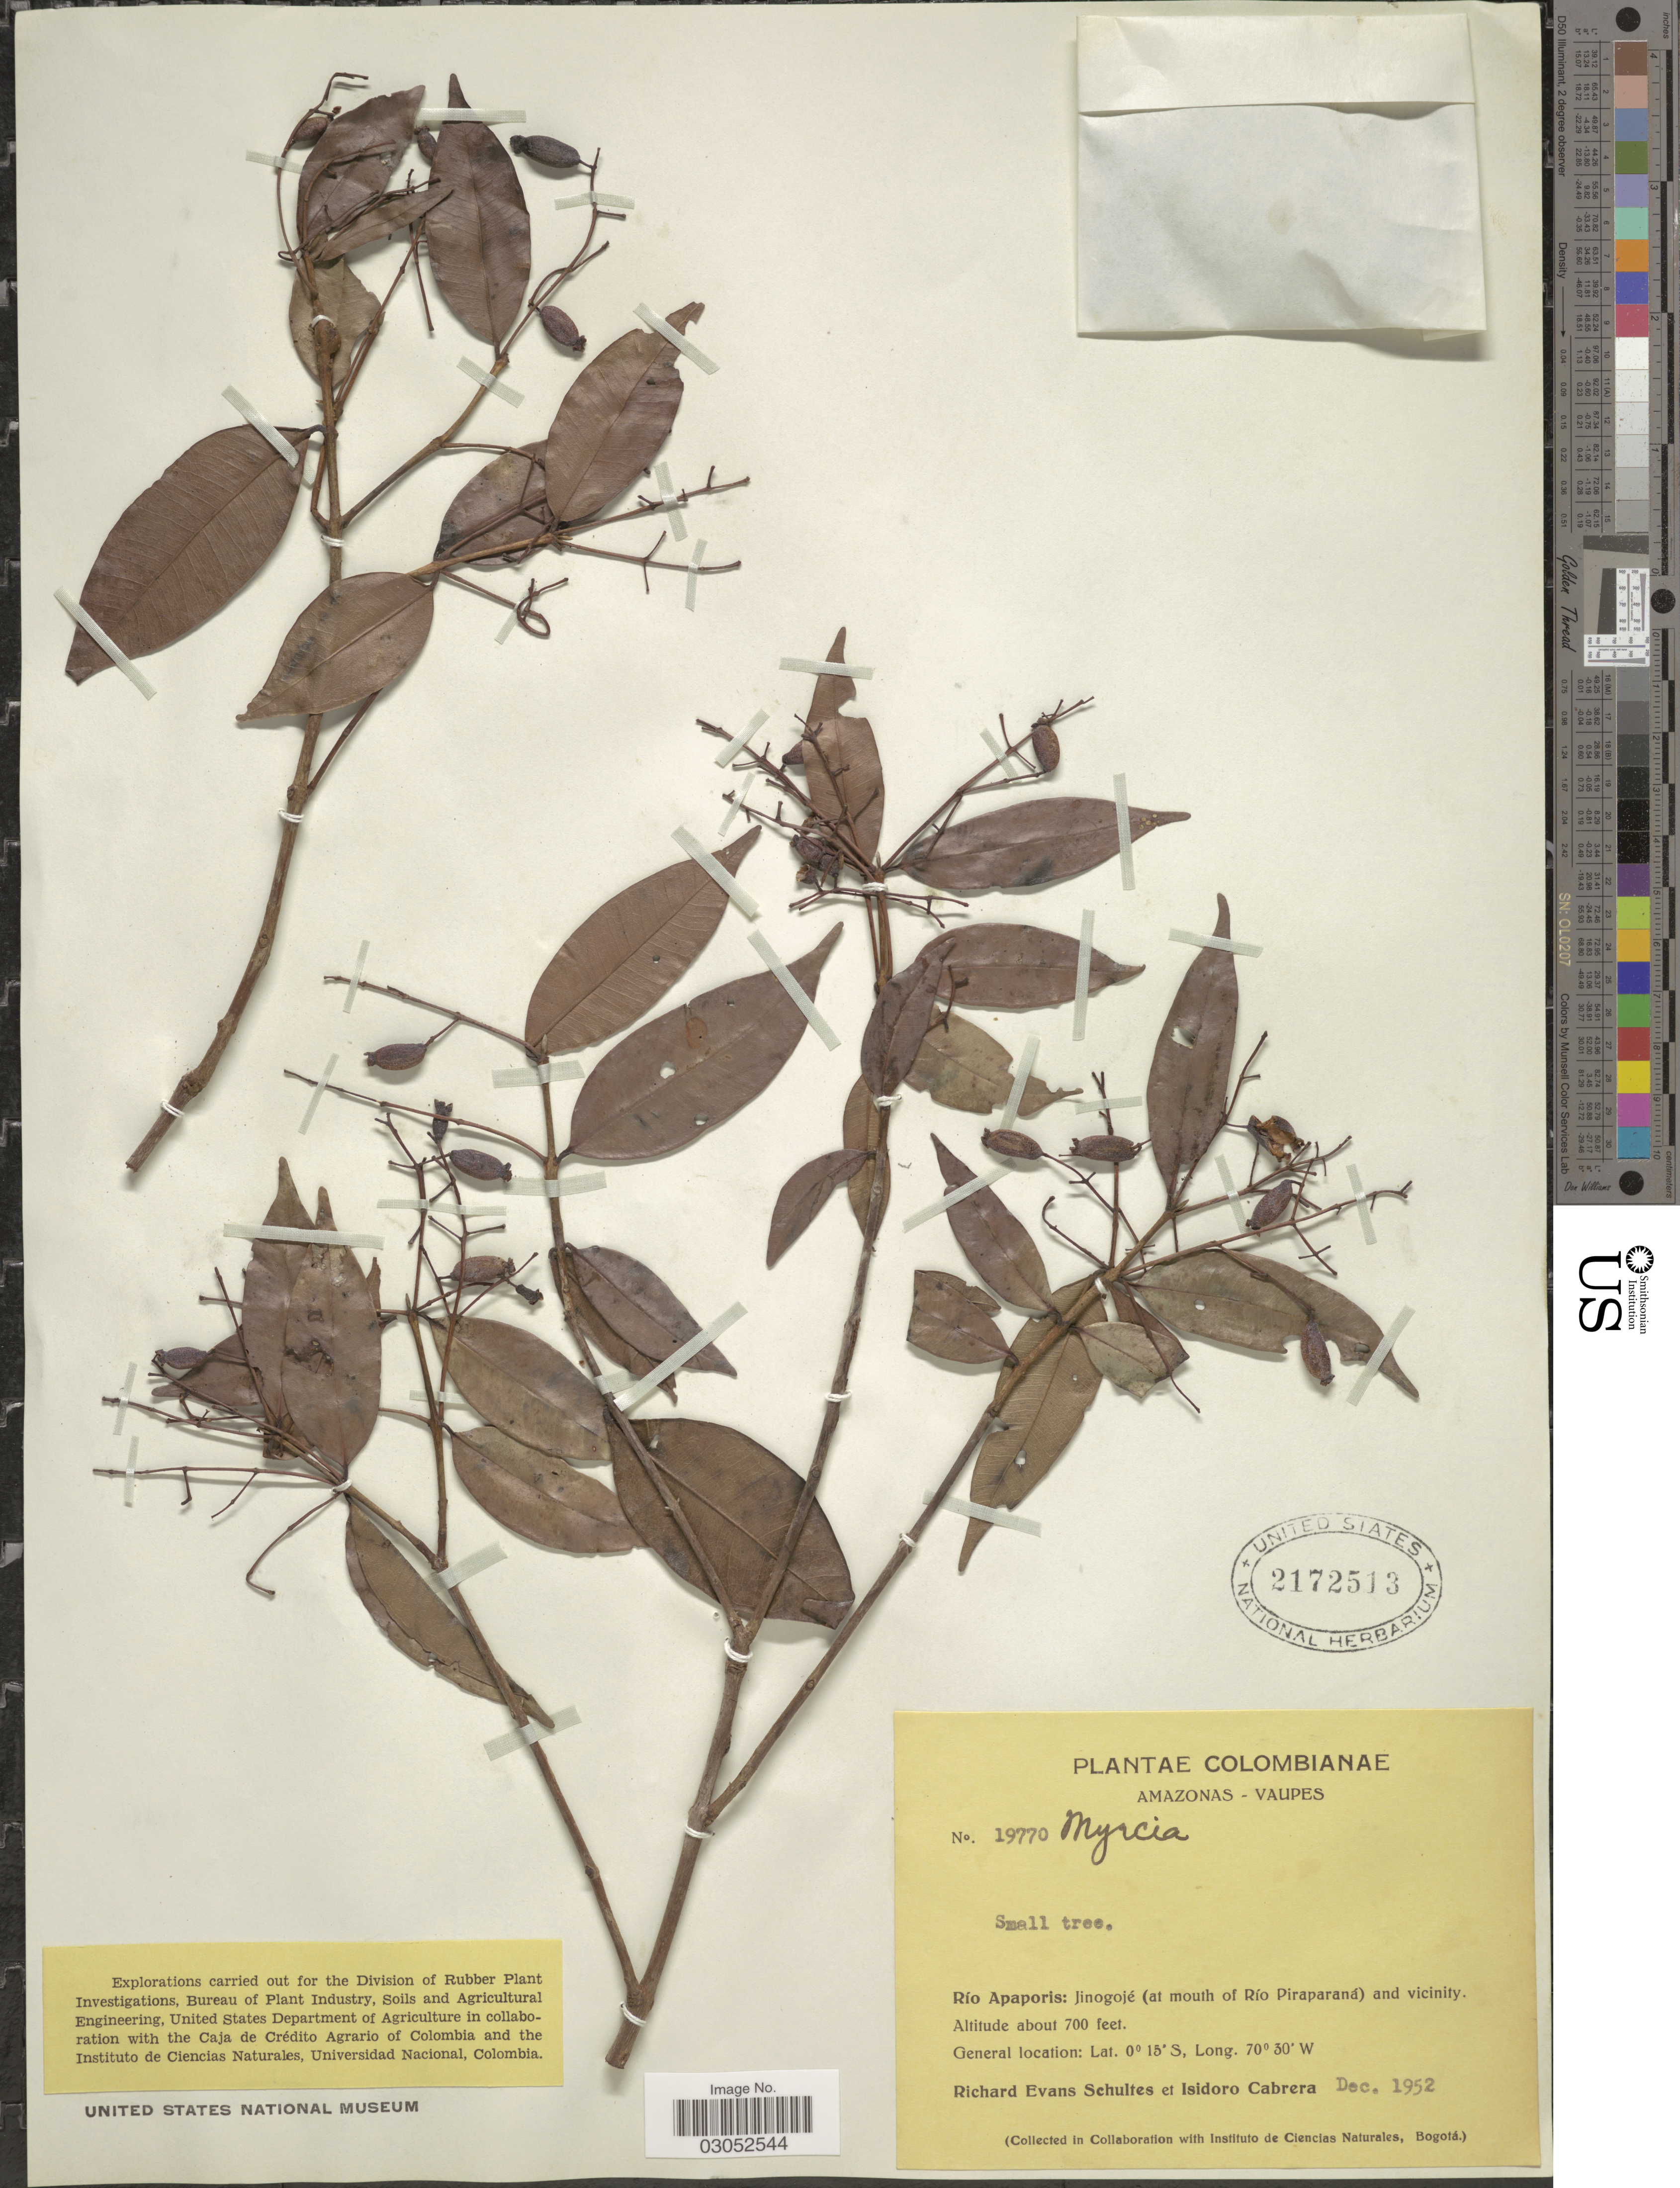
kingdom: Plantae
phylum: Tracheophyta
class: Magnoliopsida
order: Myrtales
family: Myrtaceae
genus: Myrcia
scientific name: Myrcia sp.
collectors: R. E. Schultes & I. Cabrera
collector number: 19770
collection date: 1952-12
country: Colombia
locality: Amazonas - Vaupes. Río Apaporis: Jinogojé (at mouth of Río Piraparaná) and vicinity.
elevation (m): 213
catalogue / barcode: US 2172513